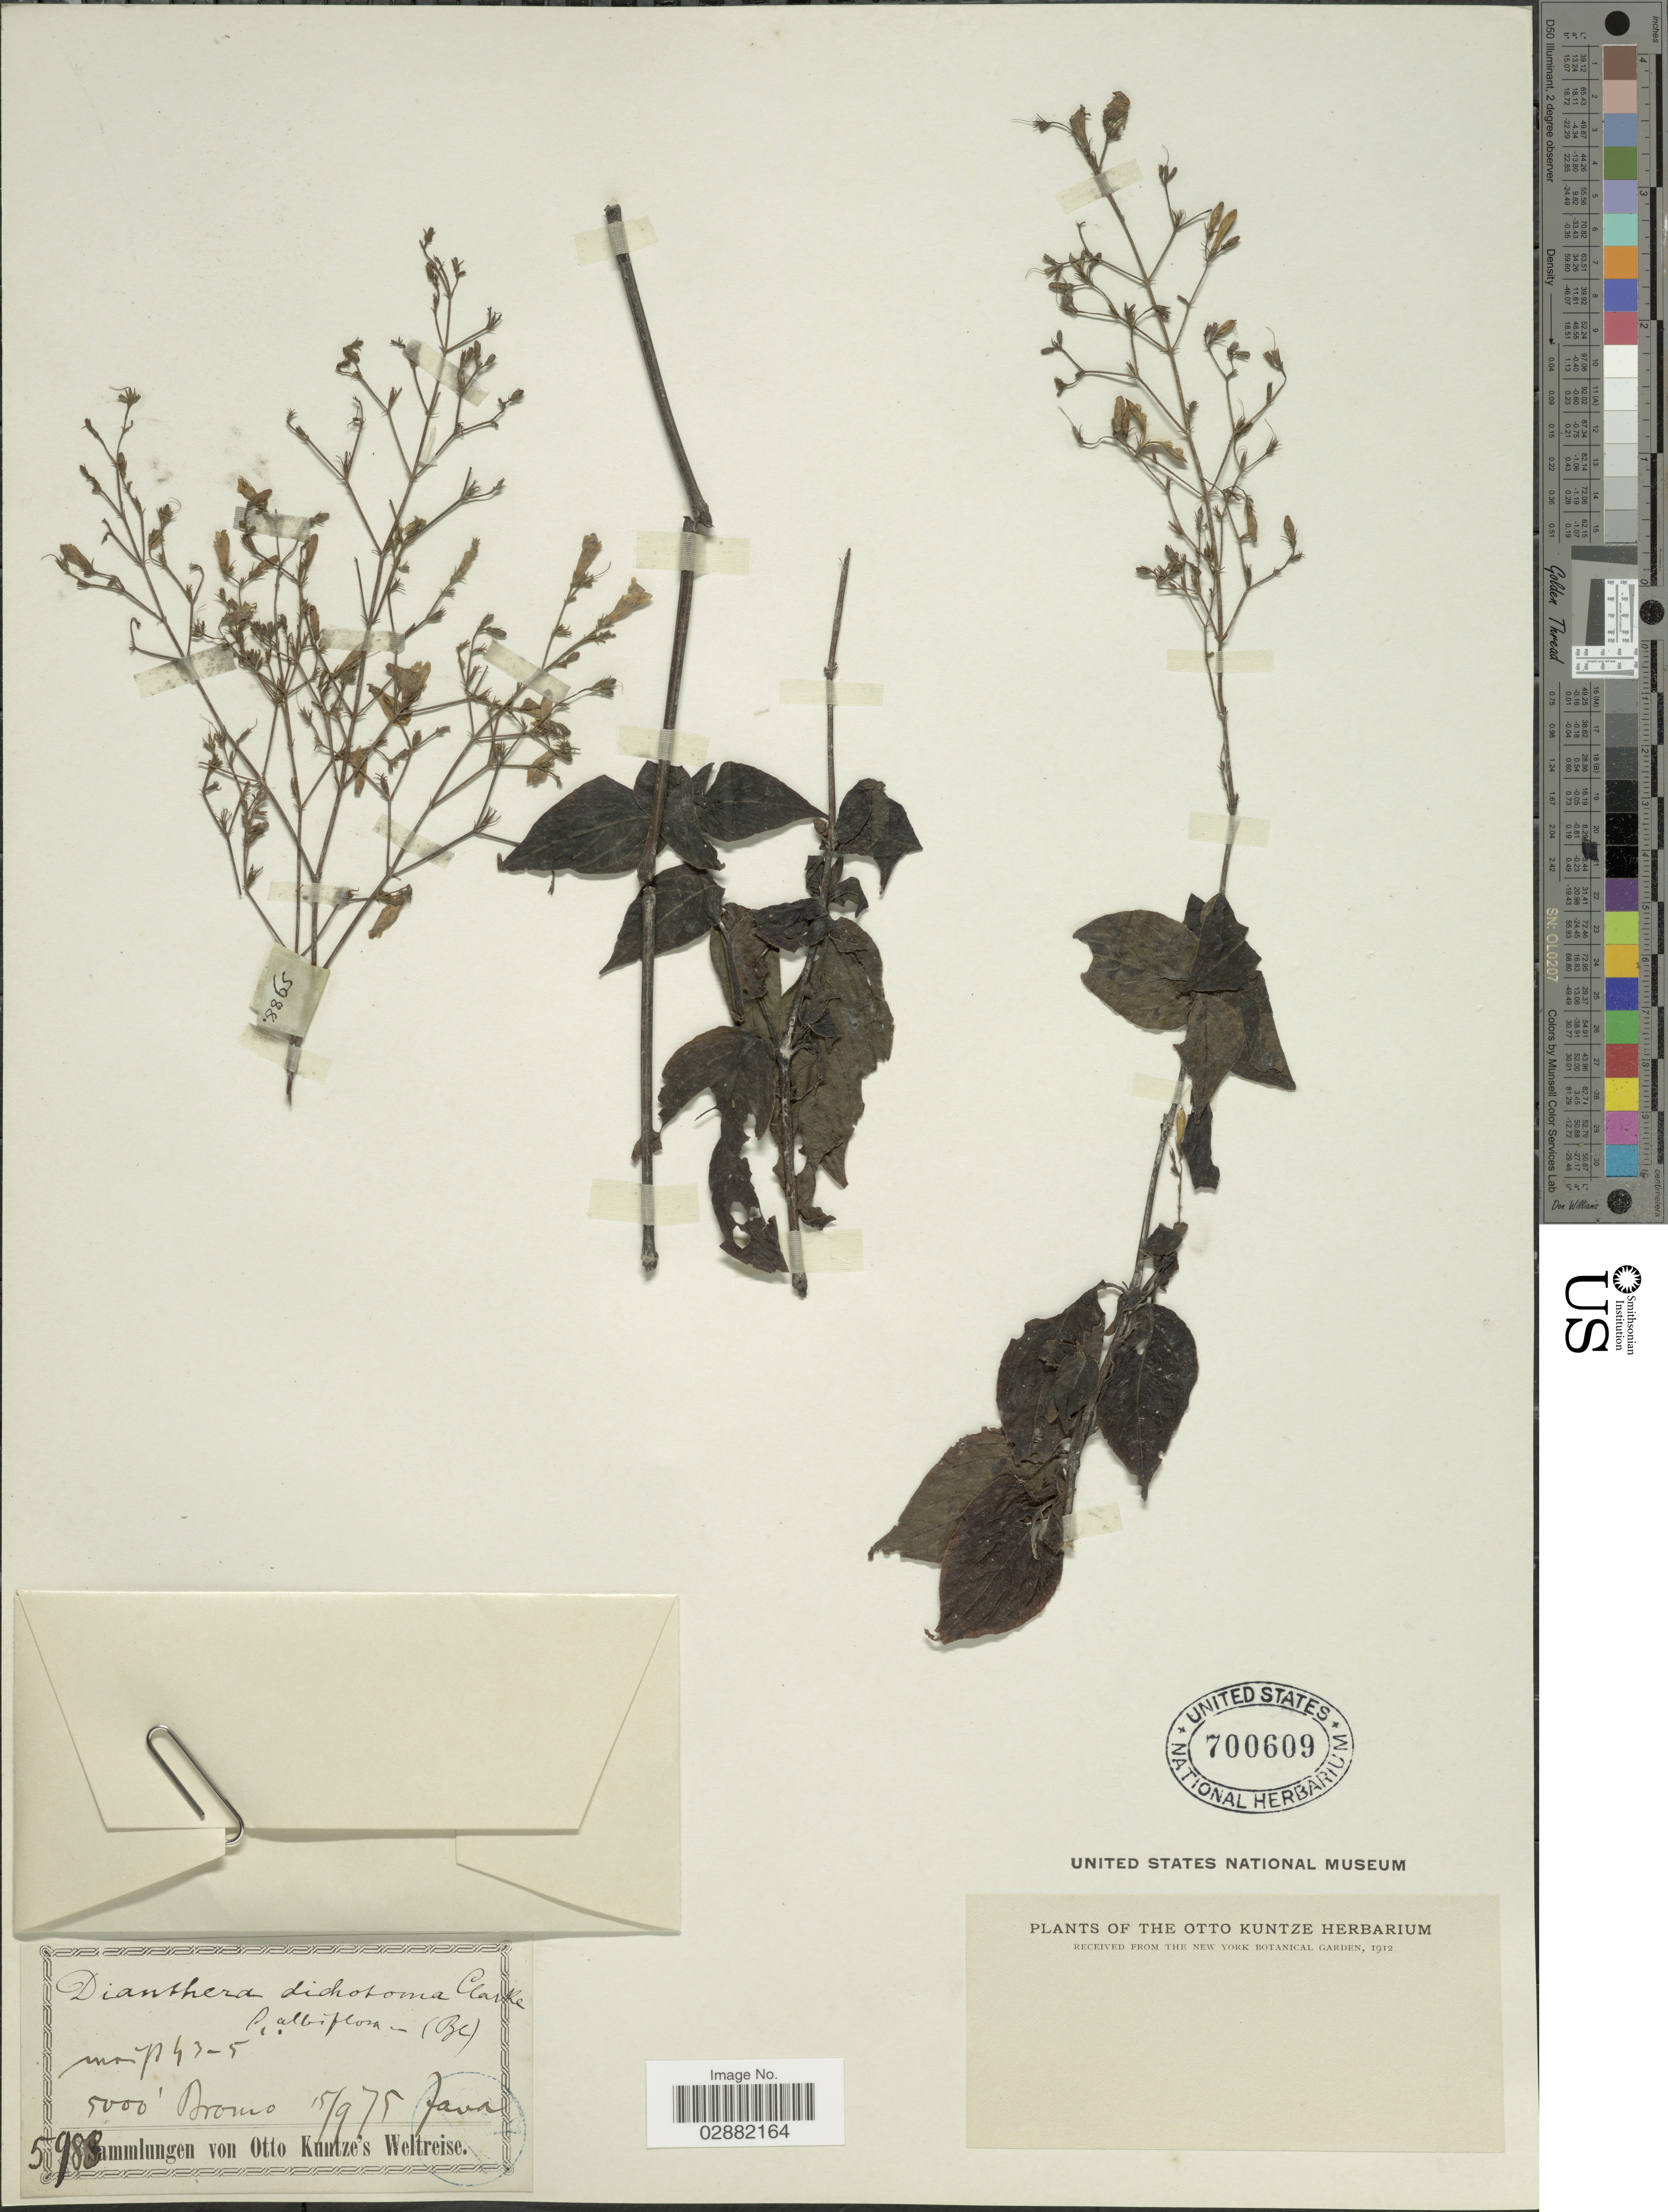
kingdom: Plantae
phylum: Tracheophyta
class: Magnoliopsida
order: Lamiales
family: Acanthaceae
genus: Justicia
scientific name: Justicia sp.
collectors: C.E.O. Kuntze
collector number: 5988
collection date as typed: Transcribed d/m/y: 15/9/75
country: Indonesia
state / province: Java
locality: Bromo.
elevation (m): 1524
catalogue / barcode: US 700609